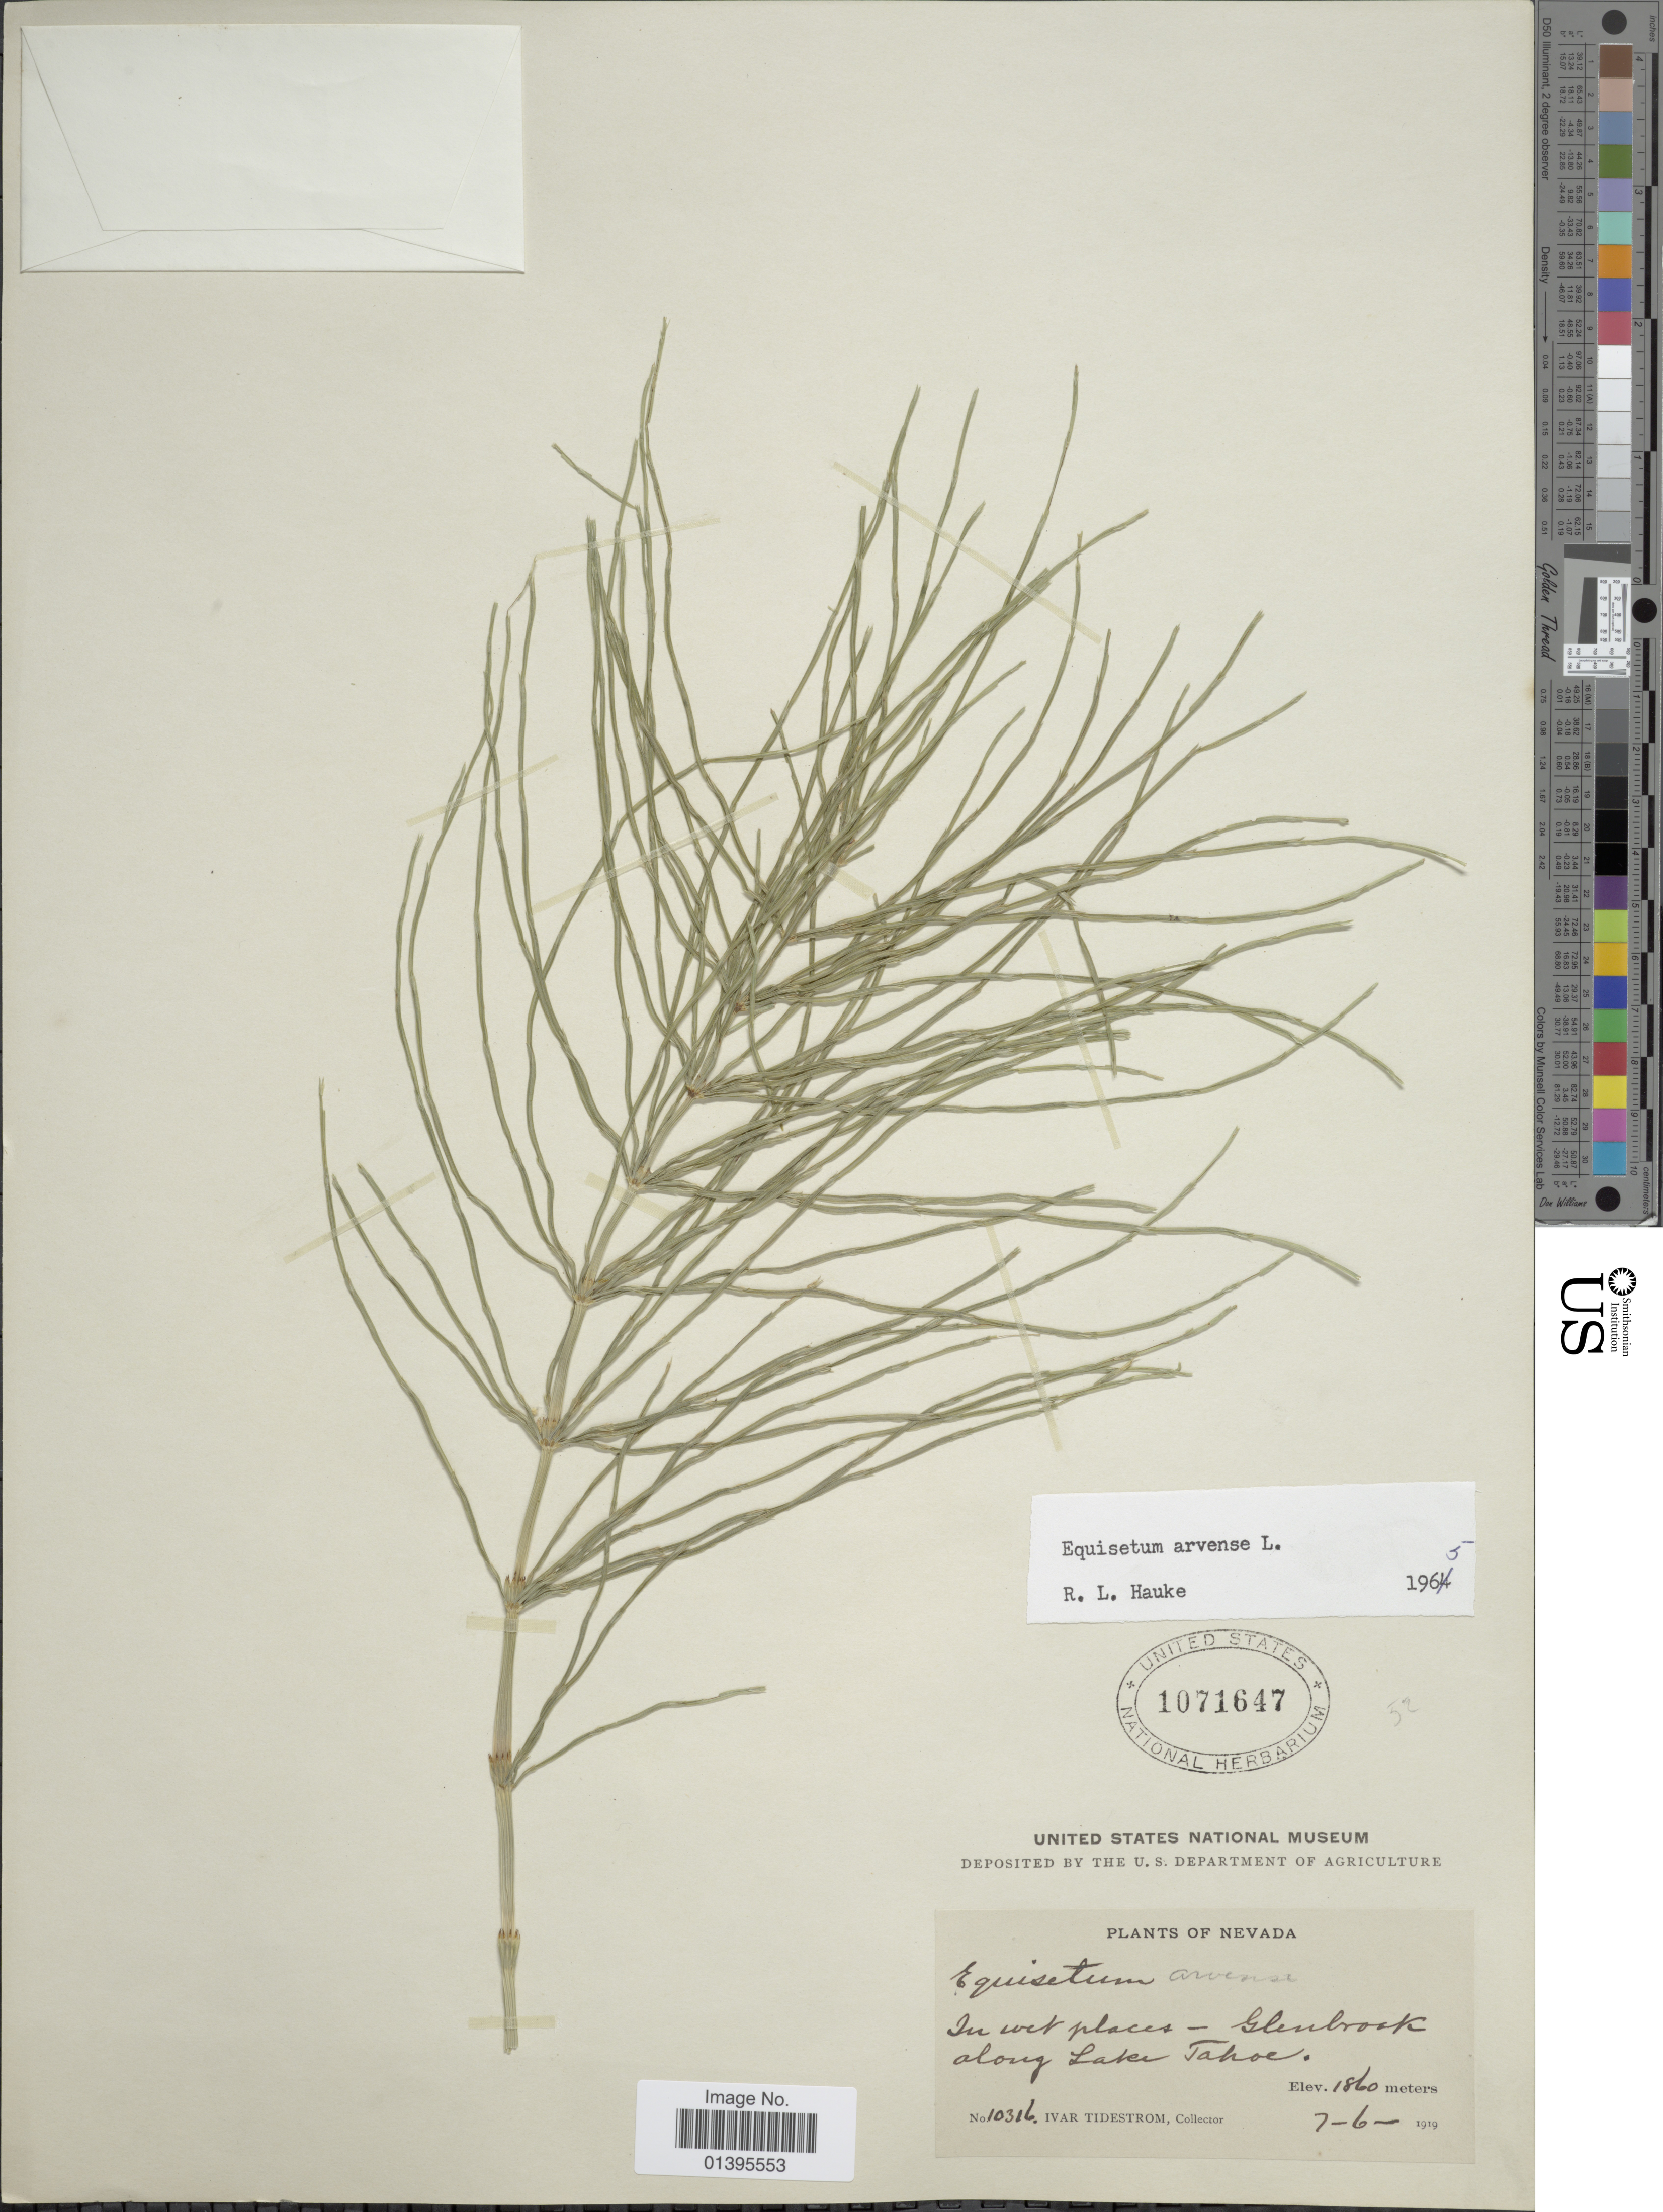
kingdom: Plantae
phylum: Tracheophyta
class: Polypodiopsida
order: Equisetales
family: Equisetaceae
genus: Equisetum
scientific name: Equisetum arvense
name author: L.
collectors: I. F. Tidestrom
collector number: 10316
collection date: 1919-07-06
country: United States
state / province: Nevada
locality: Glenbrook along Lake Tahoe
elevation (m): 1860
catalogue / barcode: US 1071647